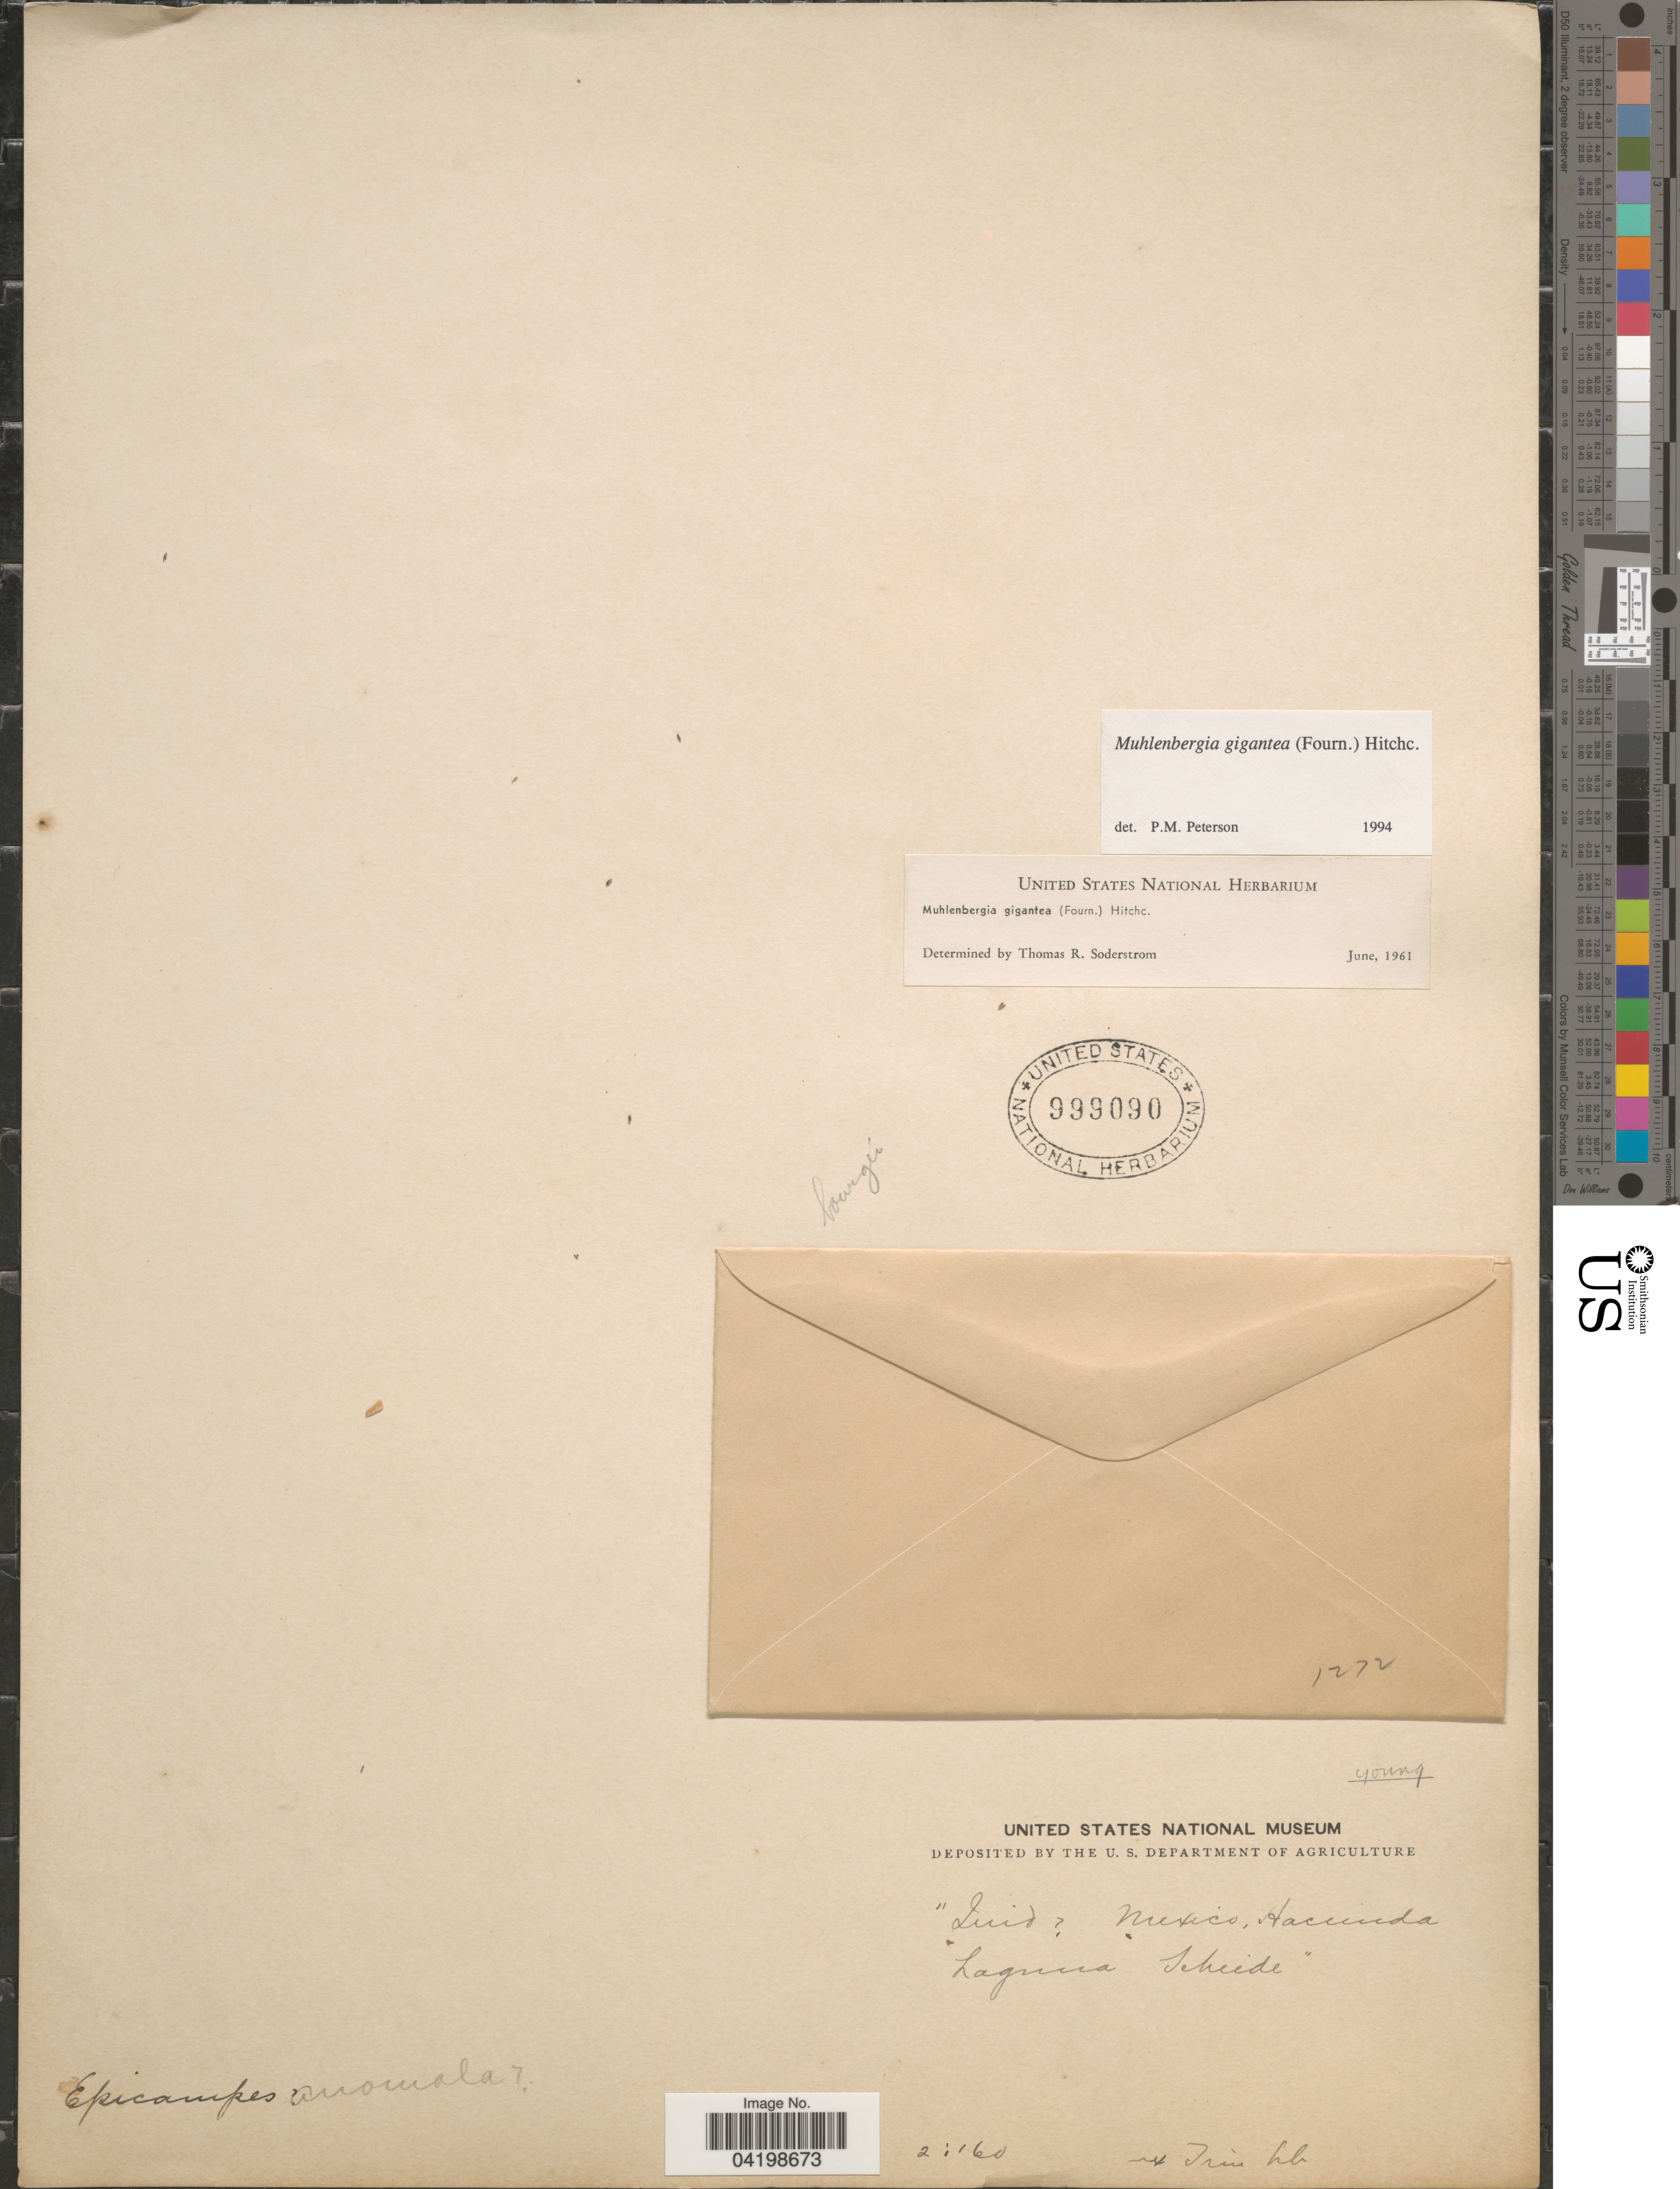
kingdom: Plantae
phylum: Tracheophyta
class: Liliopsida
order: Poales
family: Poaceae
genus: Muhlenbergia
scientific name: Muhlenbergia gigantea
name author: (E. Fourn.) Hitchc.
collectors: Schiede, --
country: Mexico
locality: Hacienda Laguna.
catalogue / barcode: US 999090